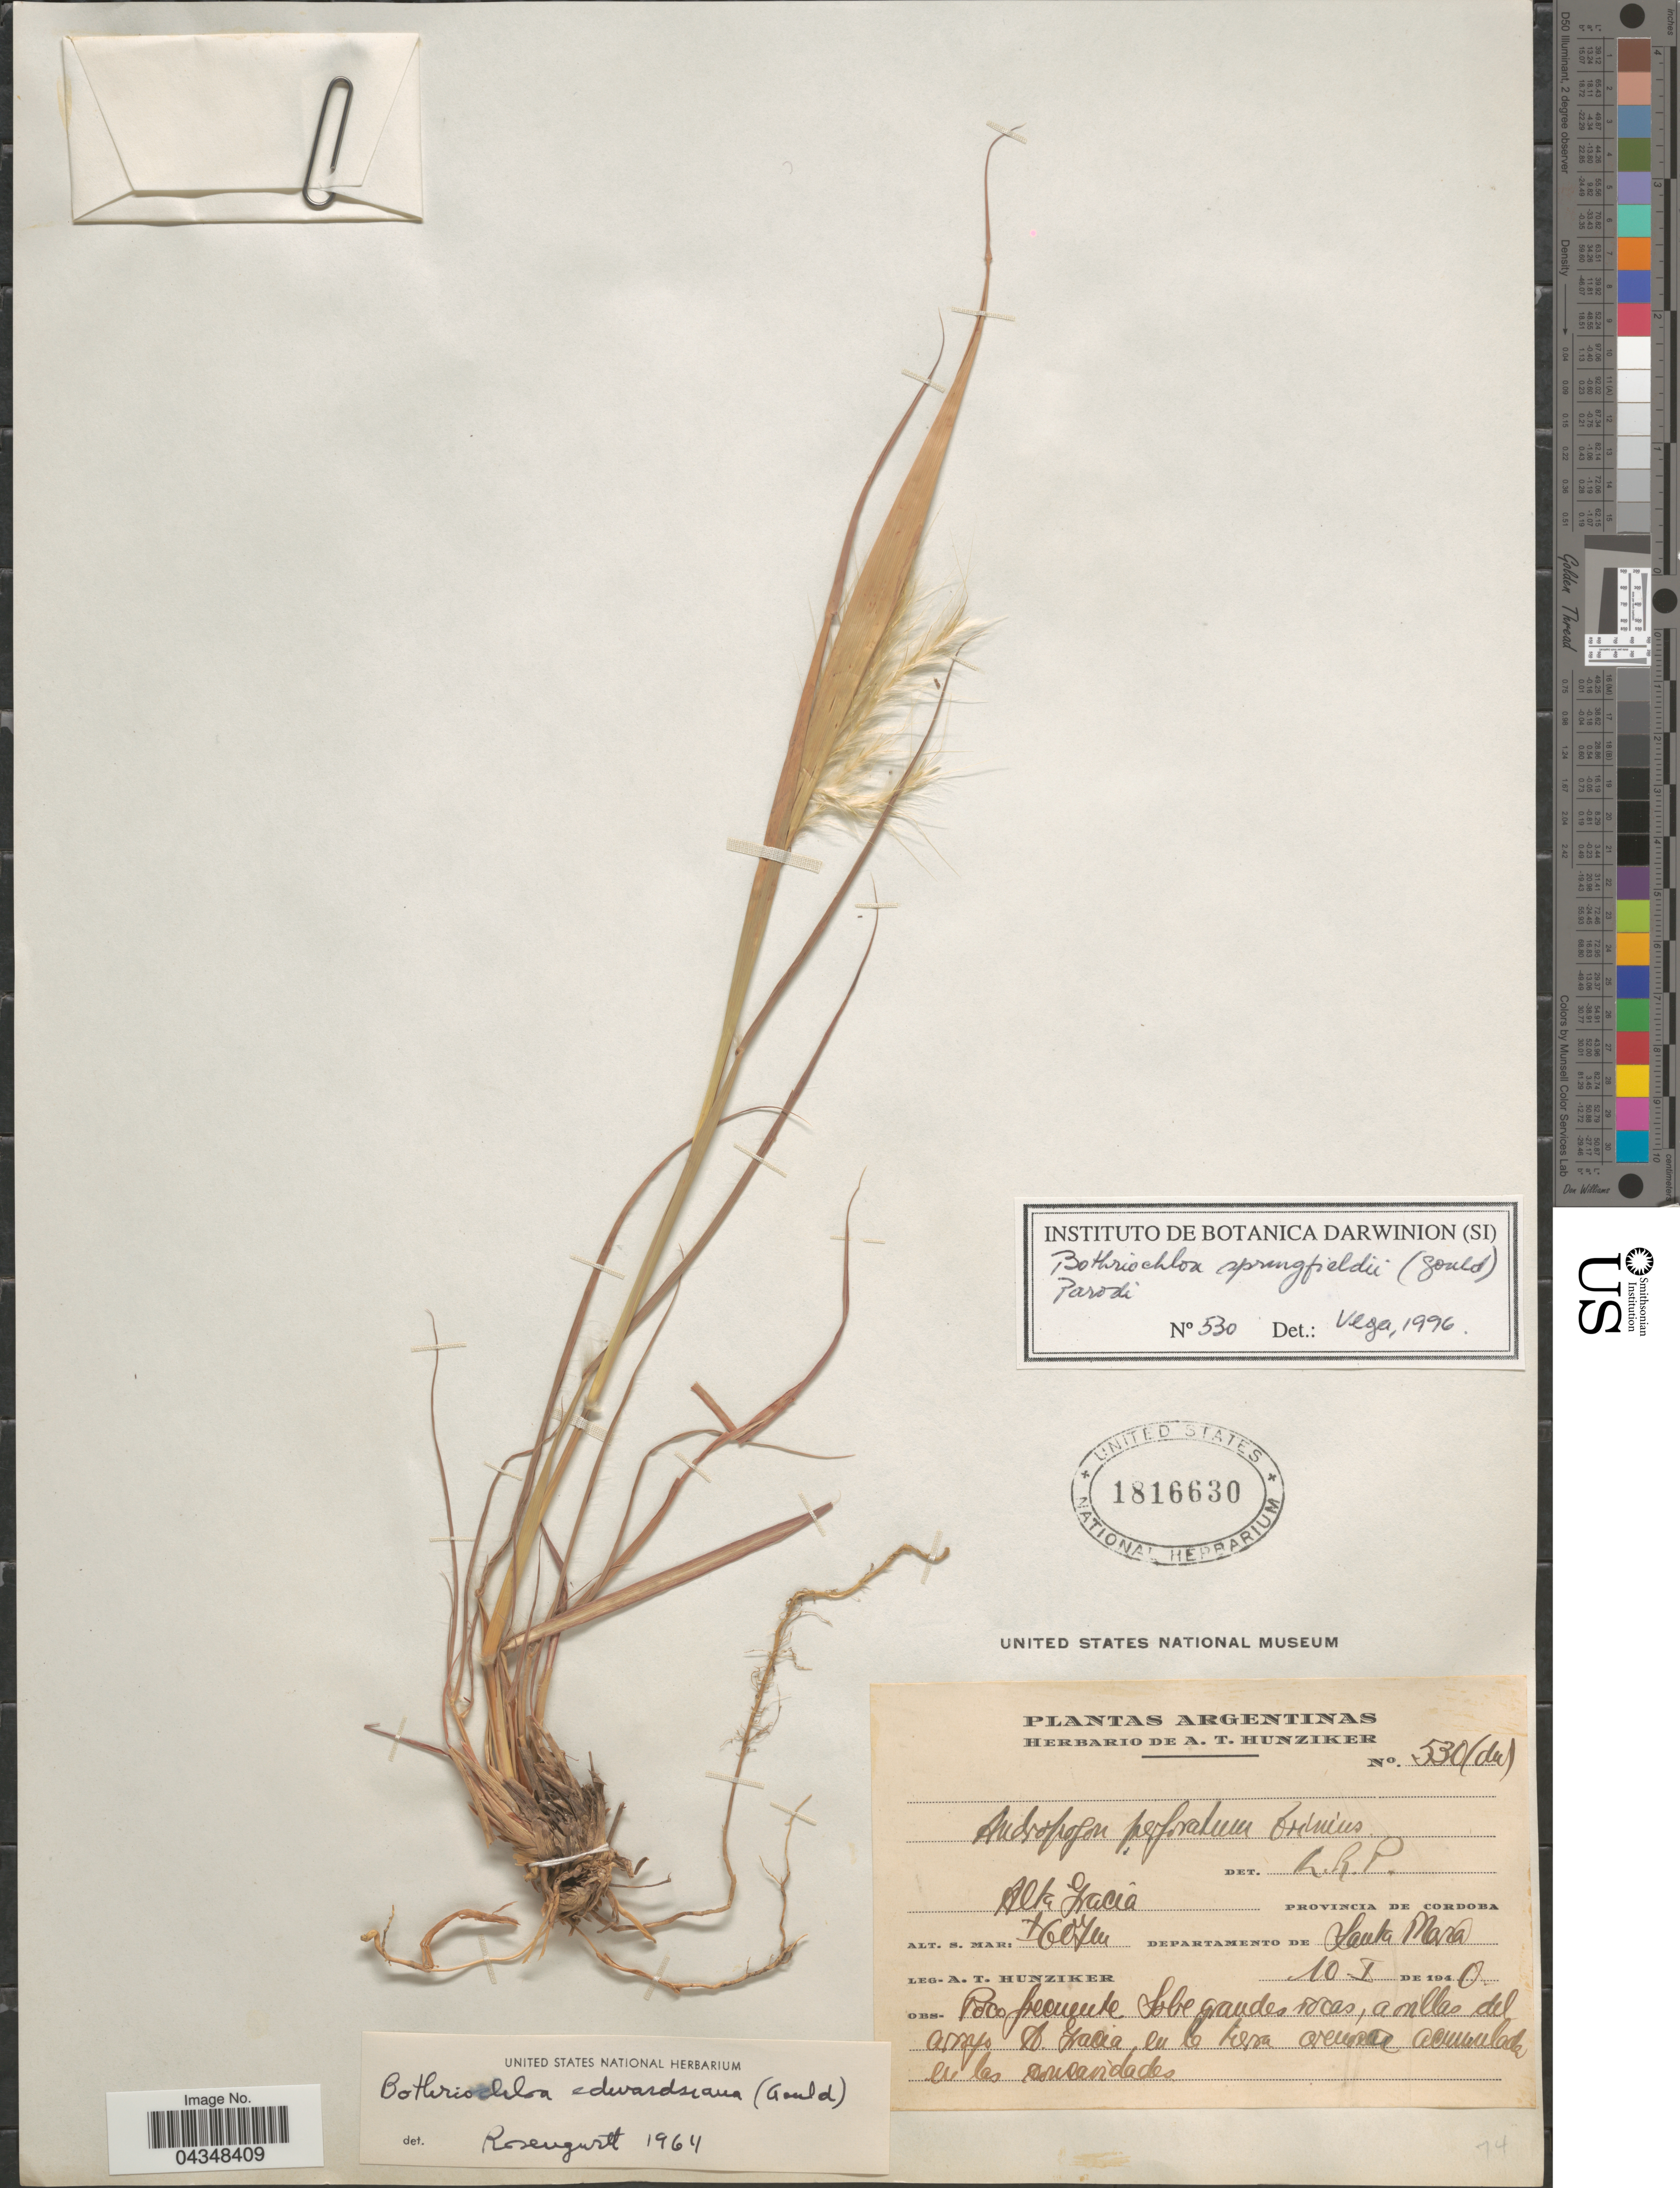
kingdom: Plantae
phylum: Tracheophyta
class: Liliopsida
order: Poales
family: Poaceae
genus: Bothriochloa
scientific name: Bothriochloa springfieldii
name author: (Gould) Parodi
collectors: A. T. Hunziker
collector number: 530(du)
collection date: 1940-01-10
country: Argentina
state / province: Cordoba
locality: Alta Gracia. Provincia de Cordoba. Departamento de Santa Mara.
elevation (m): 607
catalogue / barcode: US 1816630